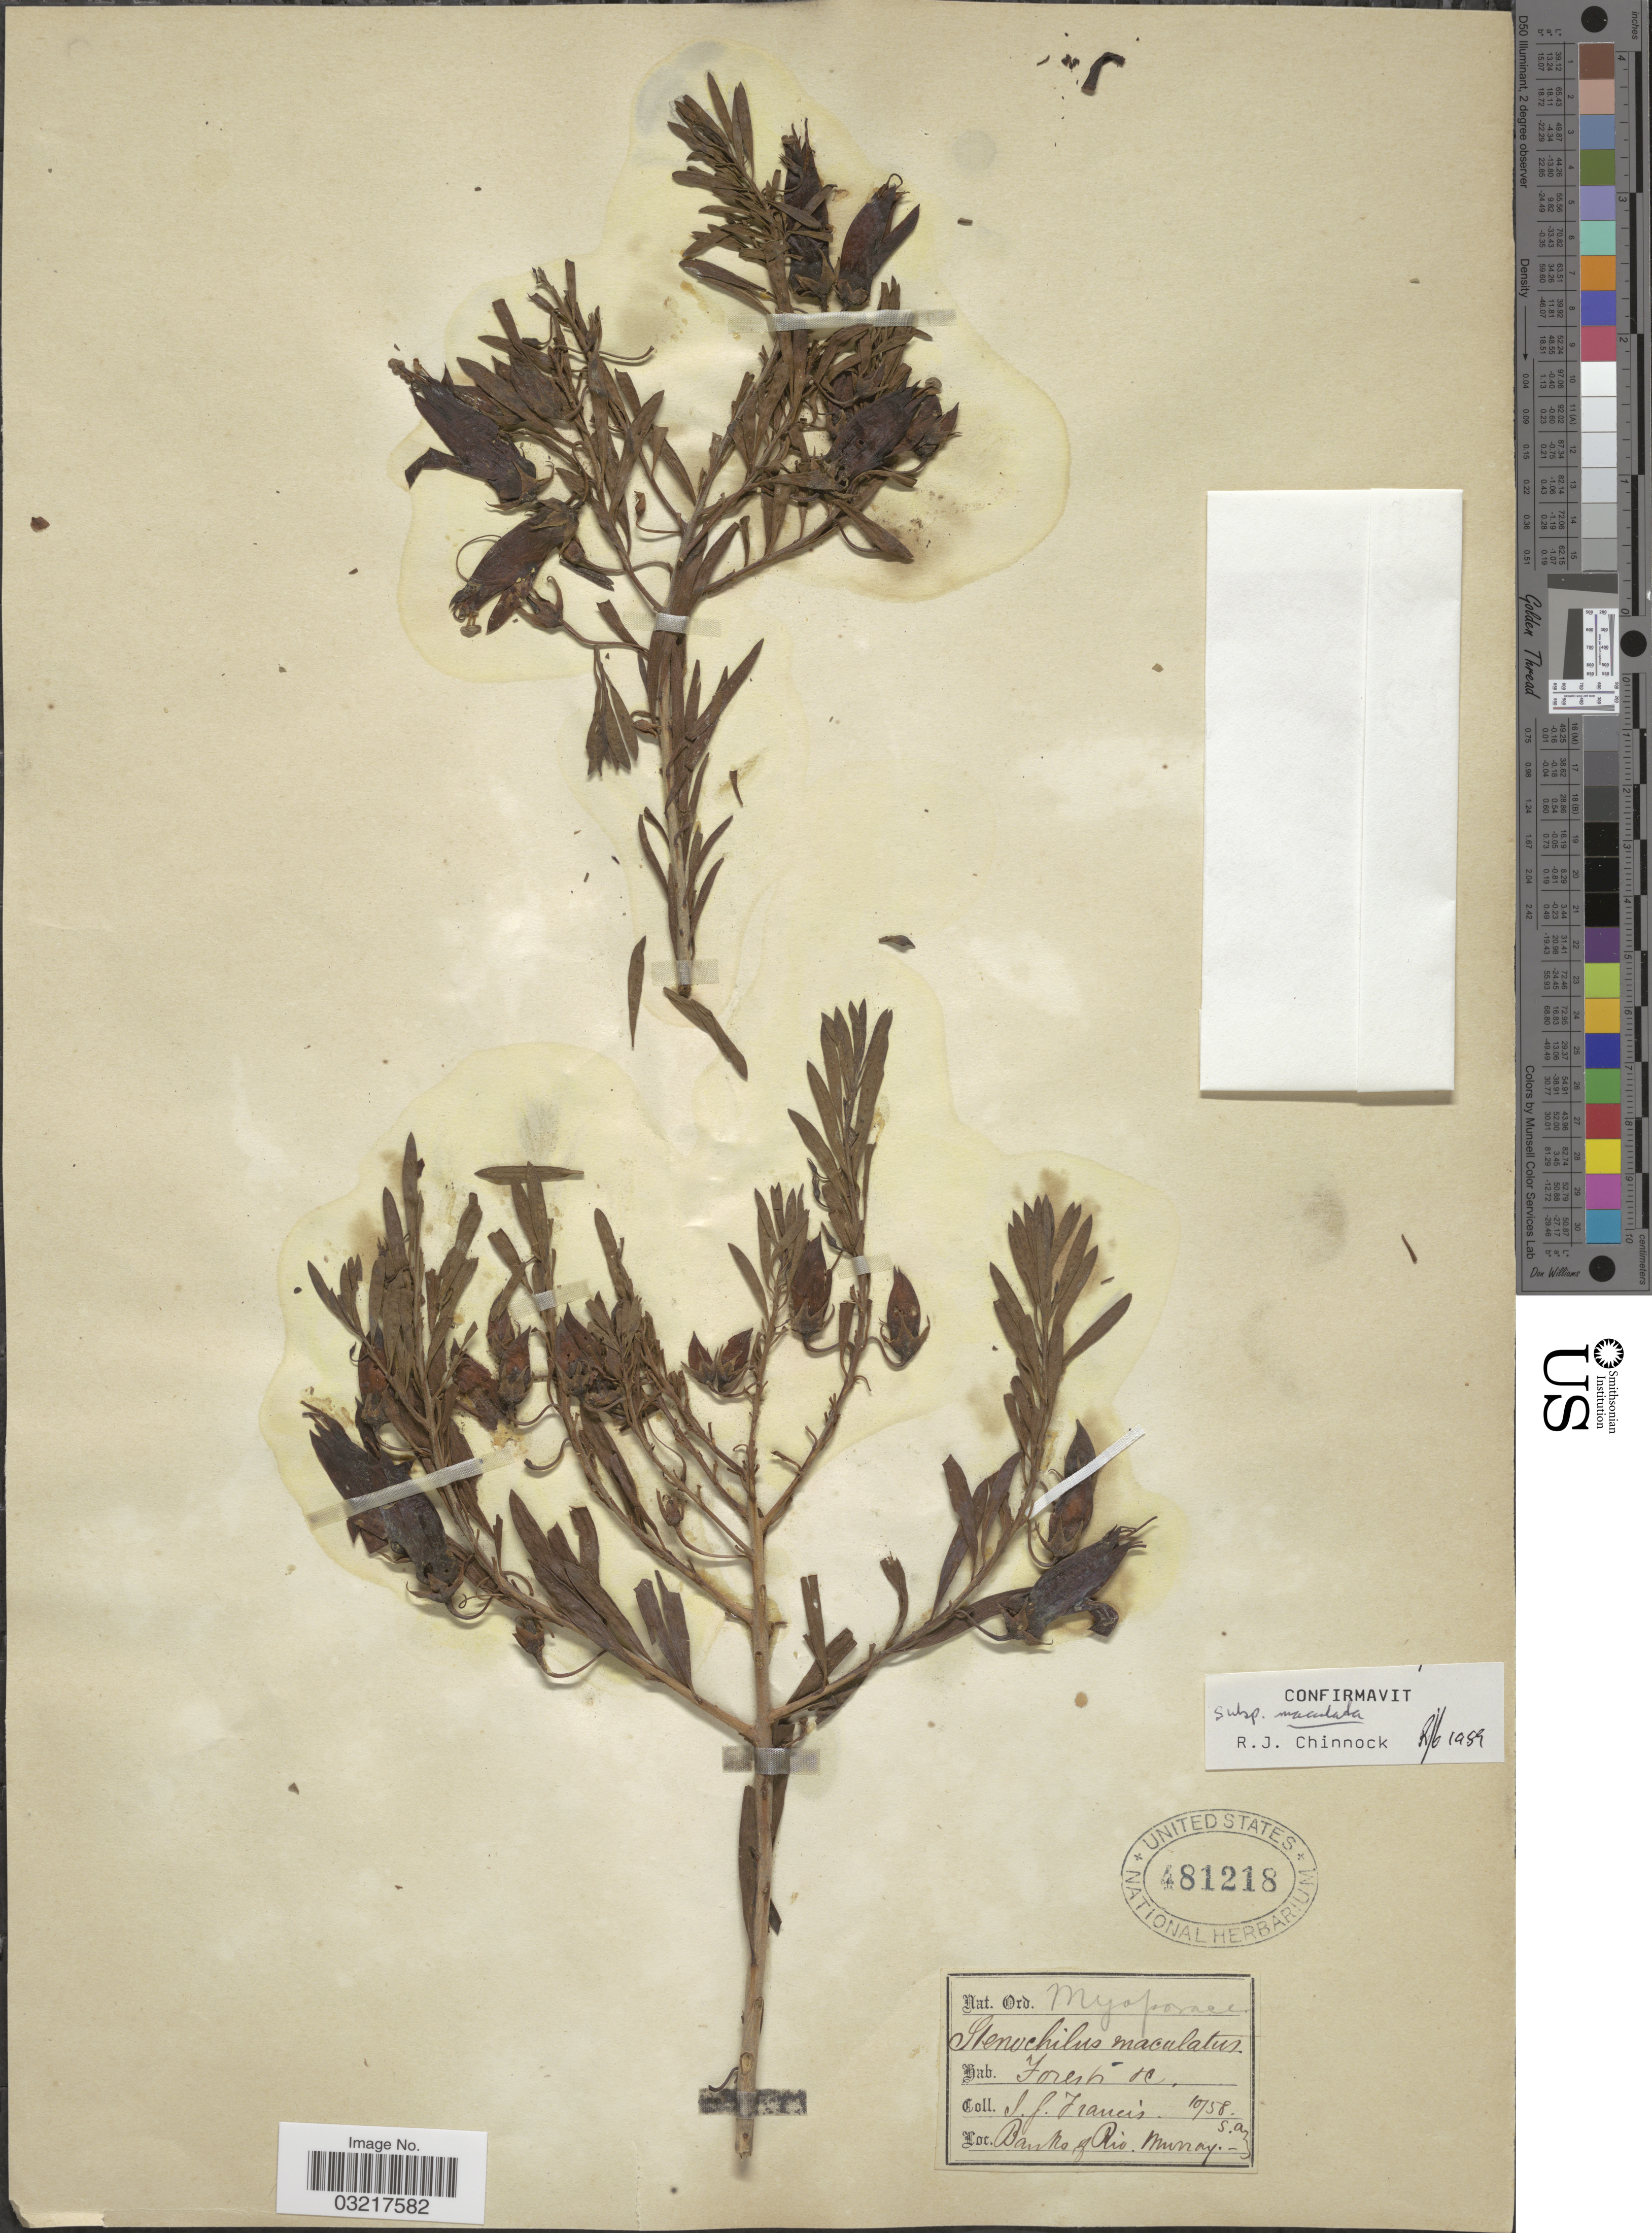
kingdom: Plantae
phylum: Tracheophyta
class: Magnoliopsida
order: Lamiales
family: Scrophulariaceae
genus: Eremophila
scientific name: Eremophila maculata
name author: (Ker Gawl.) F. Muell.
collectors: J. Francis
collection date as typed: Transcribed d/m/y: /10/58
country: Australia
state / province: South Australia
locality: Banks of Riv Murray. S. au.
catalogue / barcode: US 481218